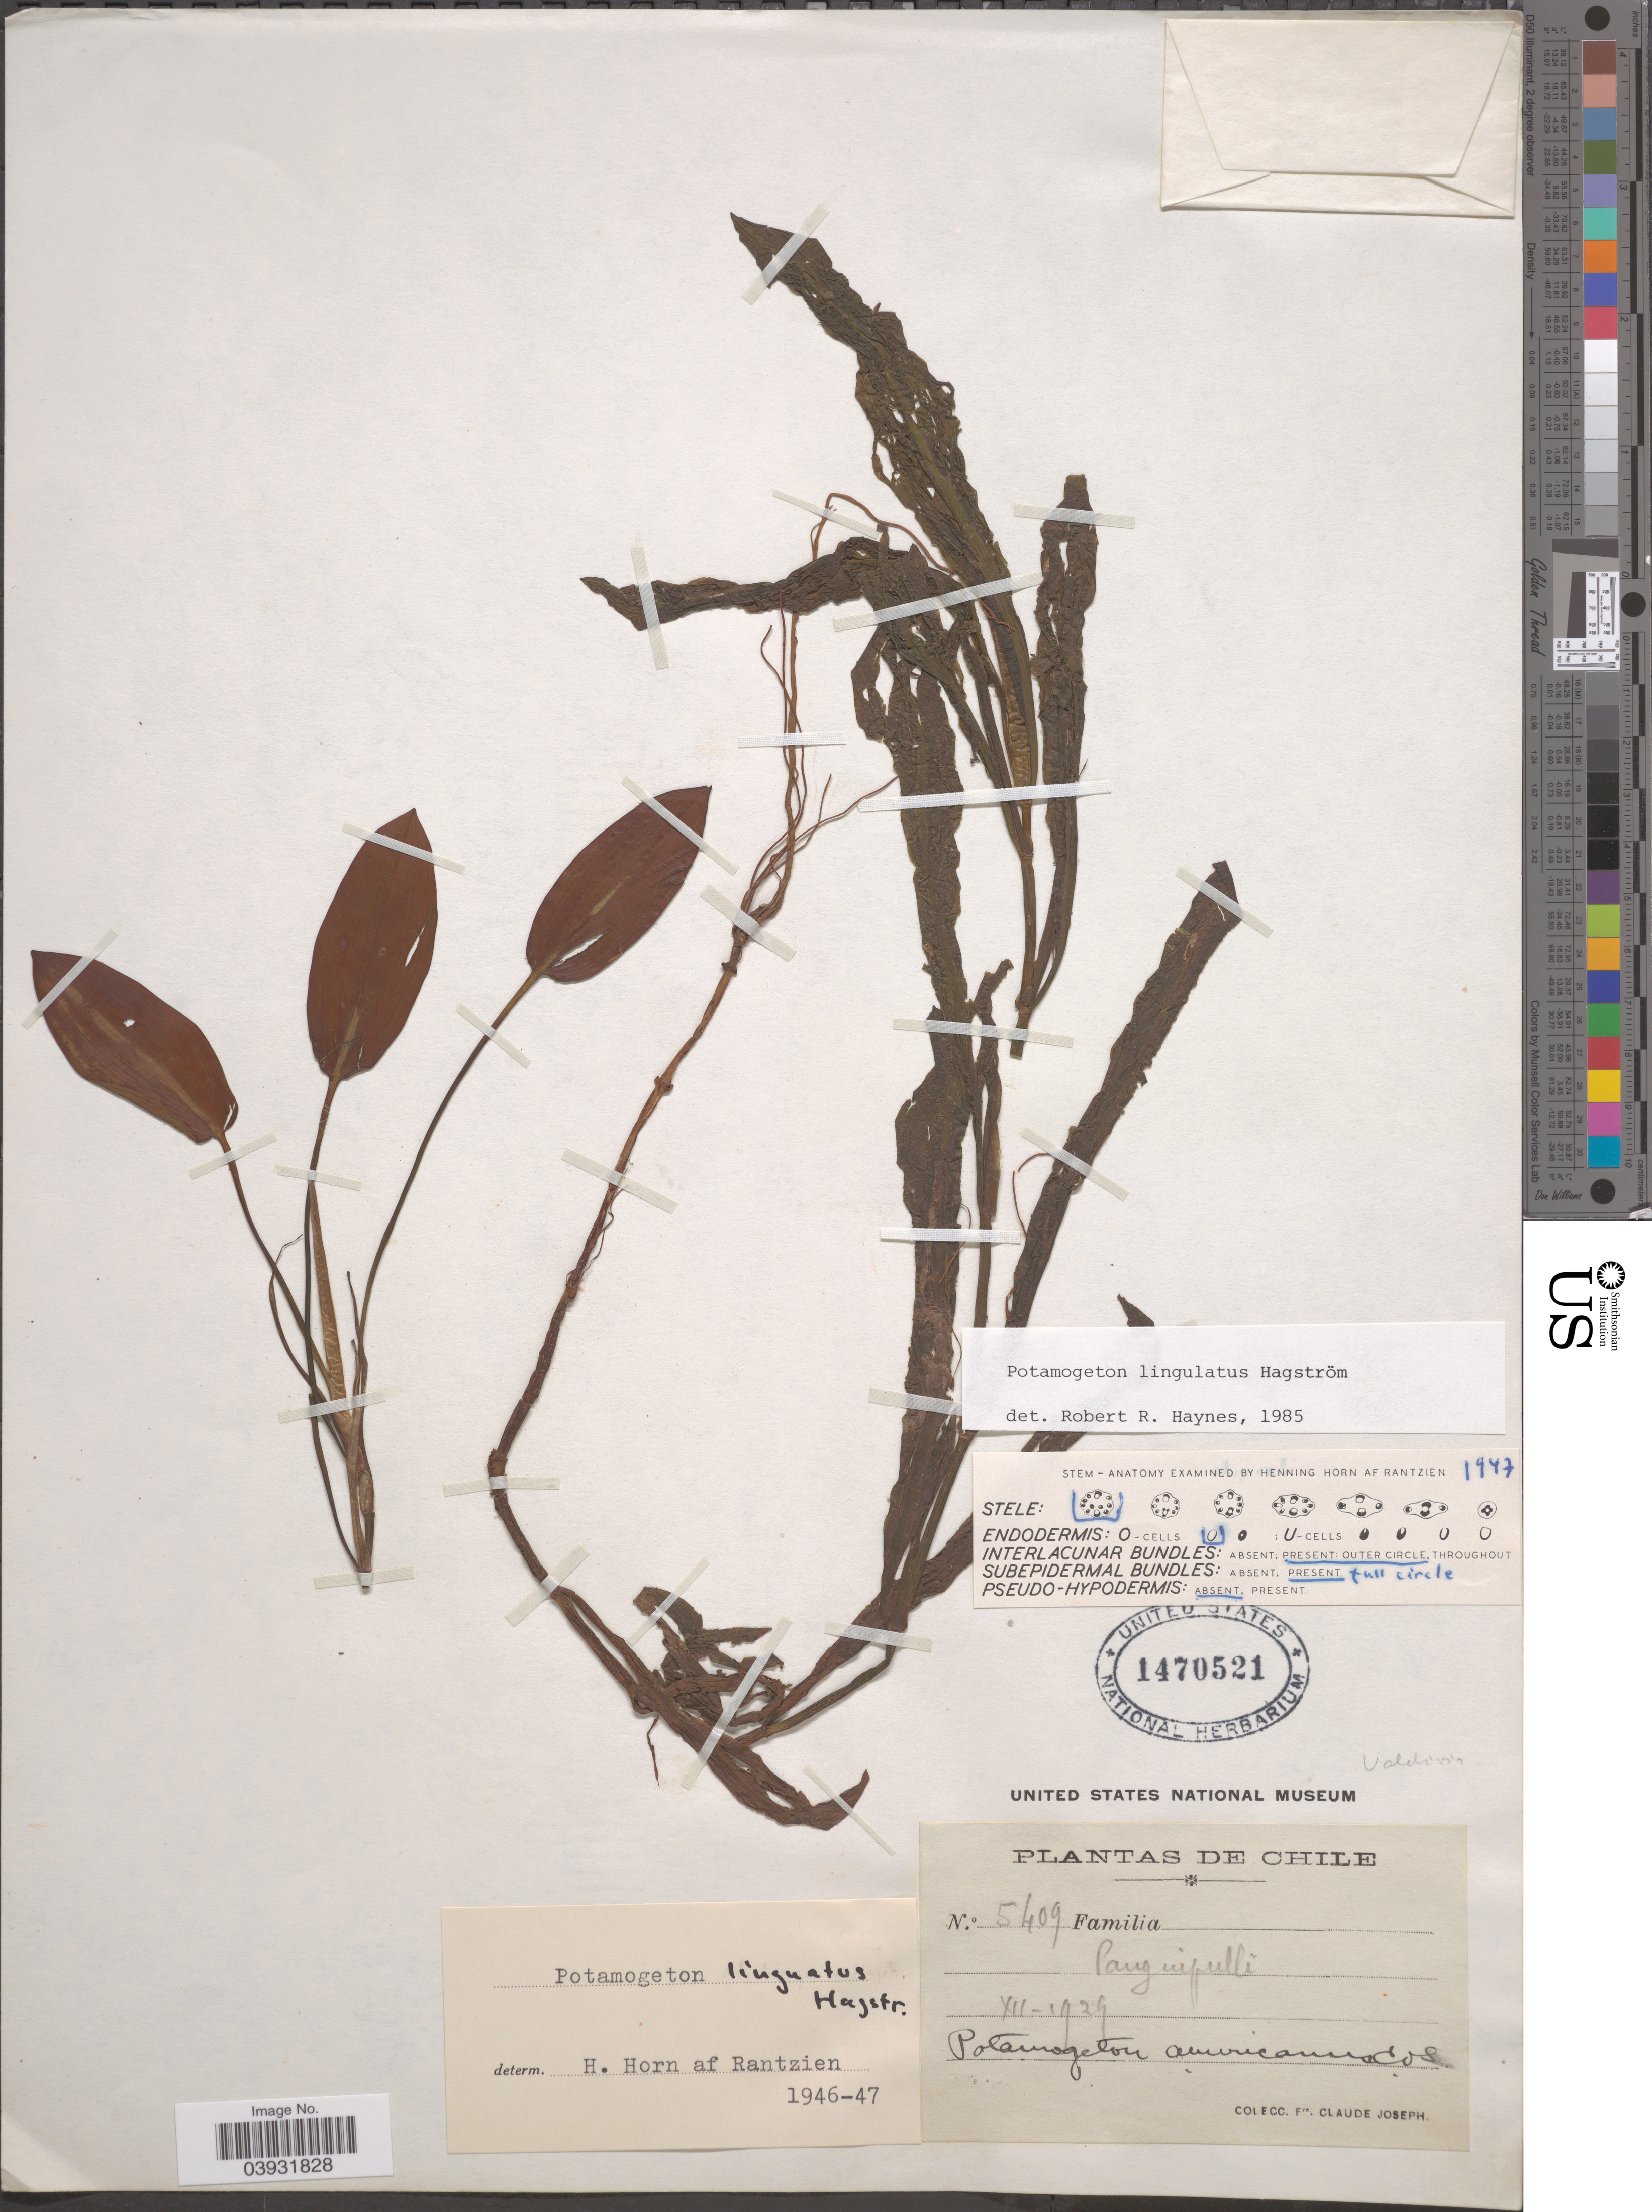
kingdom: Plantae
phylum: Tracheophyta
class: Liliopsida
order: Alismatales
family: Potamogetonaceae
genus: Potamogeton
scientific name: Potamogeton linguatus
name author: Hagstr.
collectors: Bro. Claude-Joseph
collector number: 5409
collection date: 1929-12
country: Chile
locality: Panguipulli.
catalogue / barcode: US 1470521